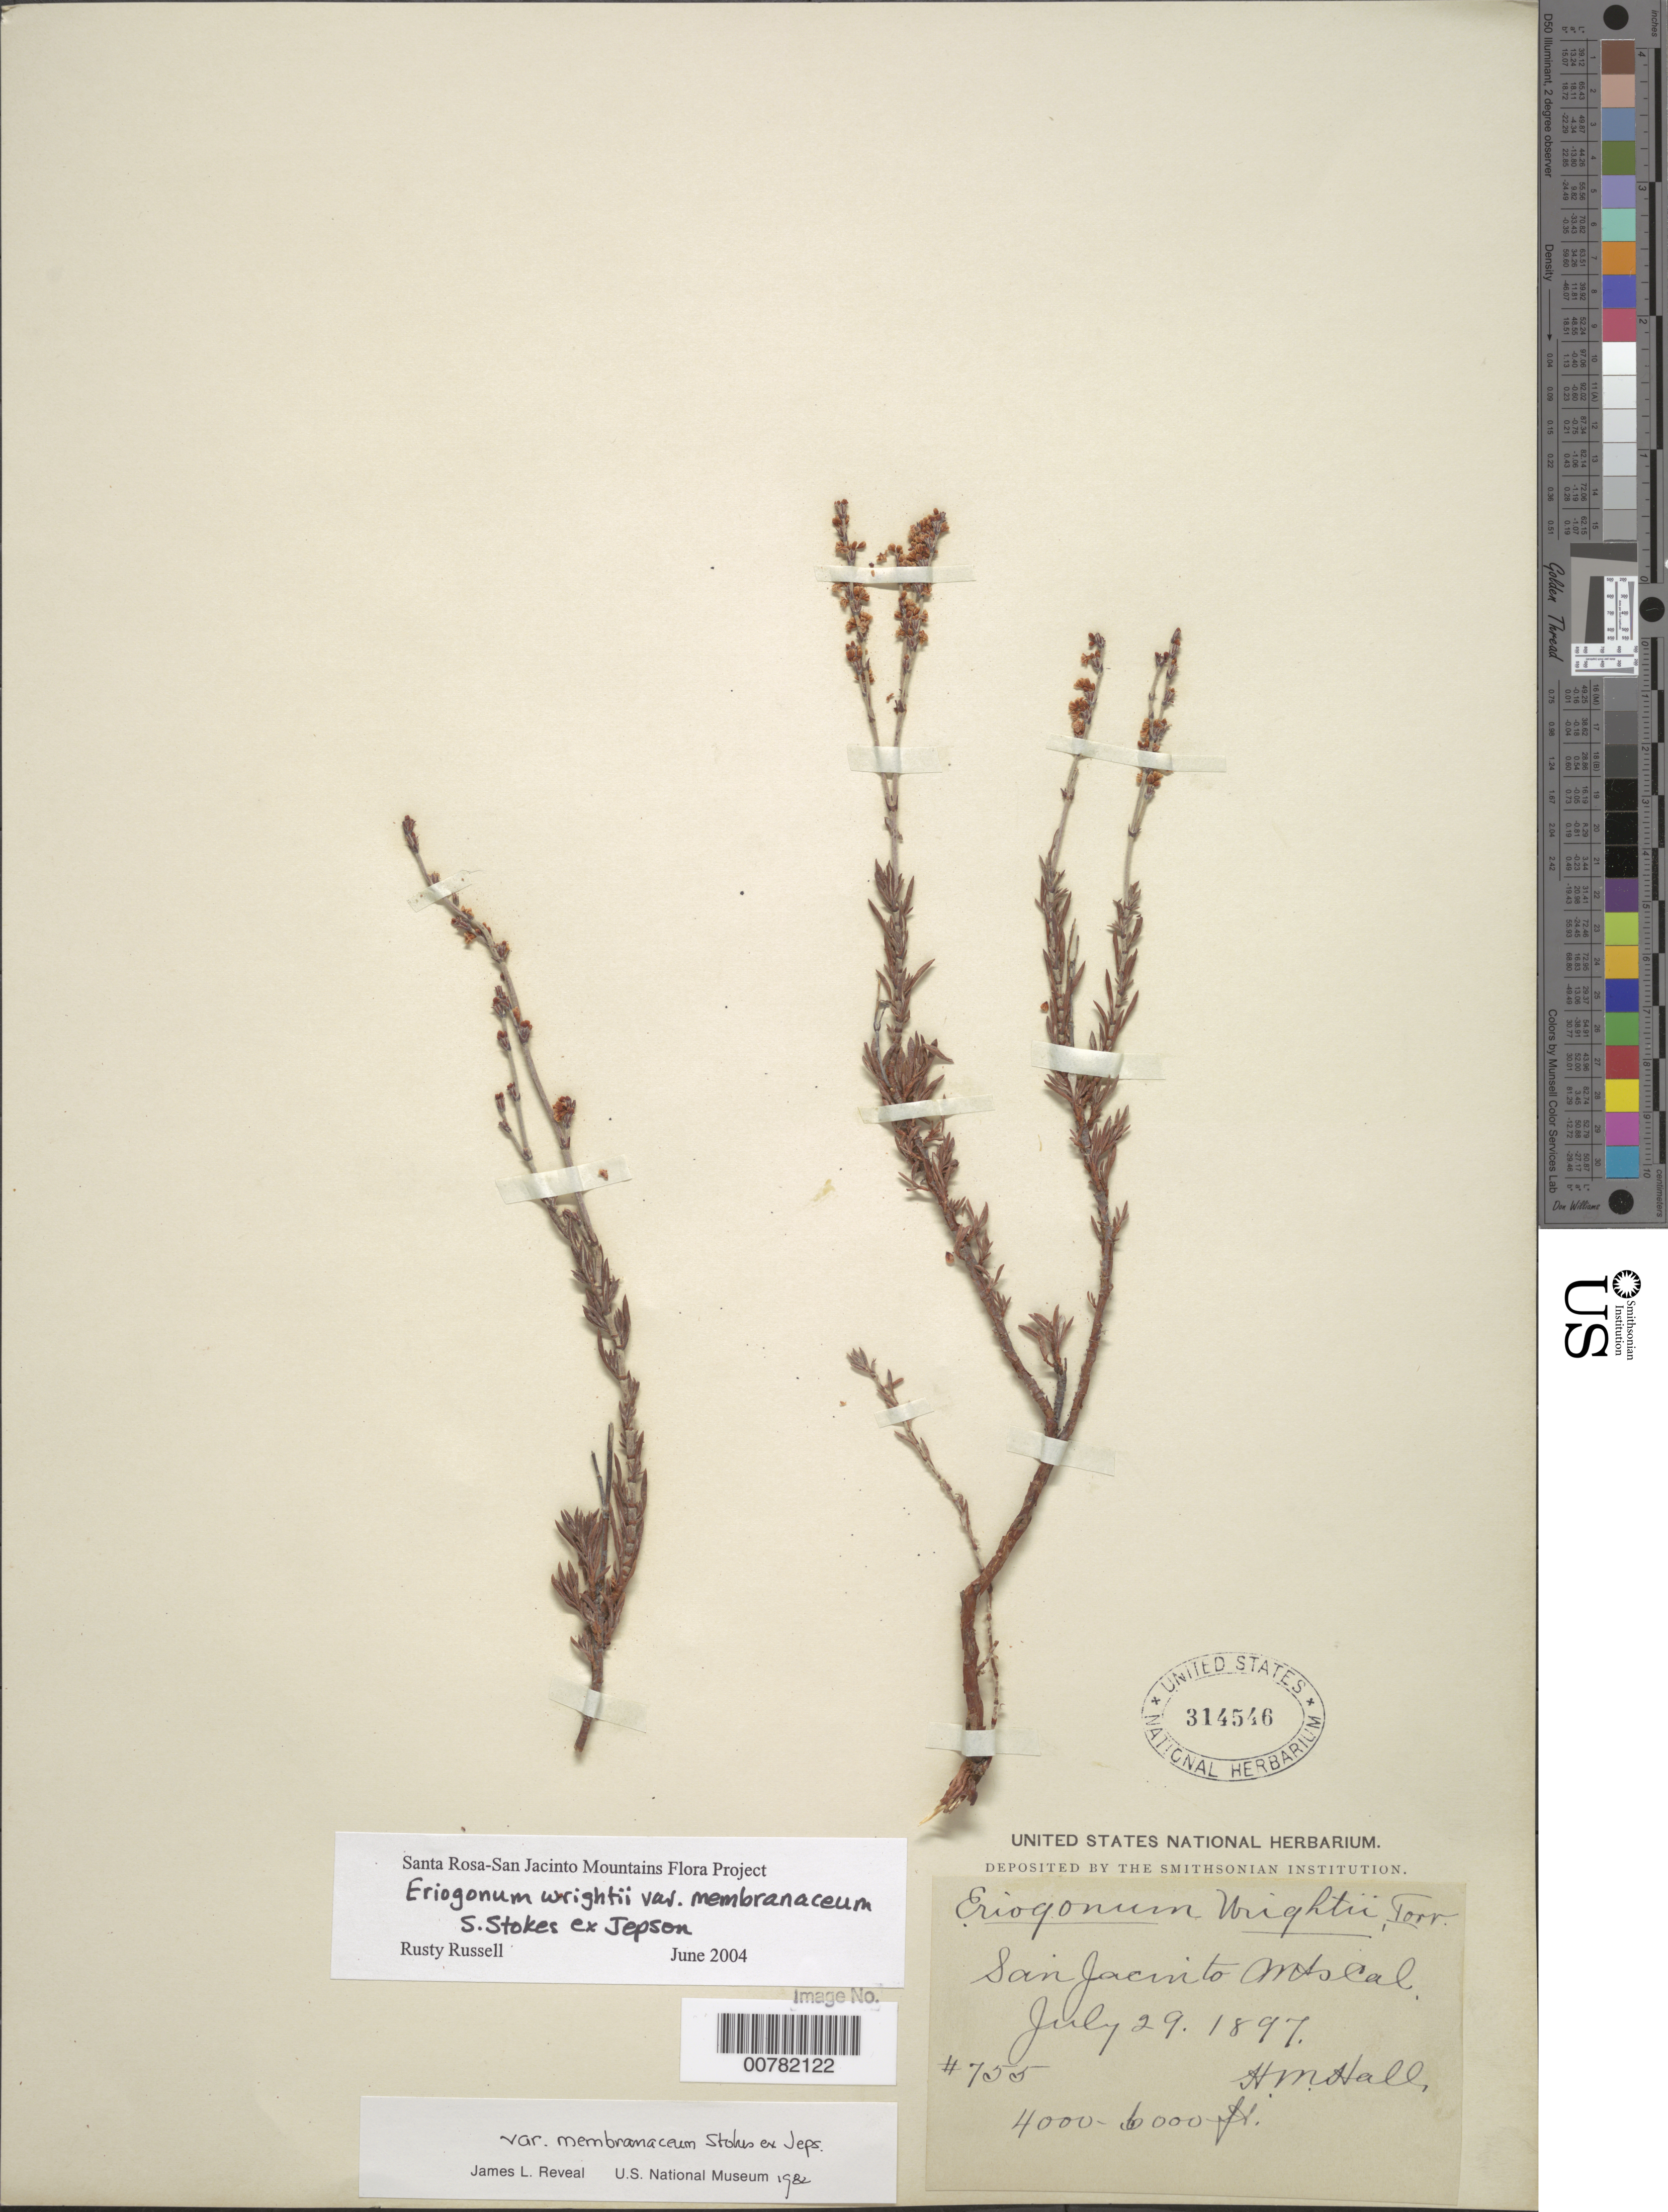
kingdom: Plantae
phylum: Tracheophyta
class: Magnoliopsida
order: Caryophyllales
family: Polygonaceae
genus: Eriogonum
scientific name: Eriogonum wrightii var. membranaceum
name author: S. Stokes ex Jeps.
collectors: H. M. Hall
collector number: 755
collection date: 1897-07-29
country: United States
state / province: California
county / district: Riverside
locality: San Jacinto Mts.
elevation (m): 1219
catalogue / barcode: US 314546